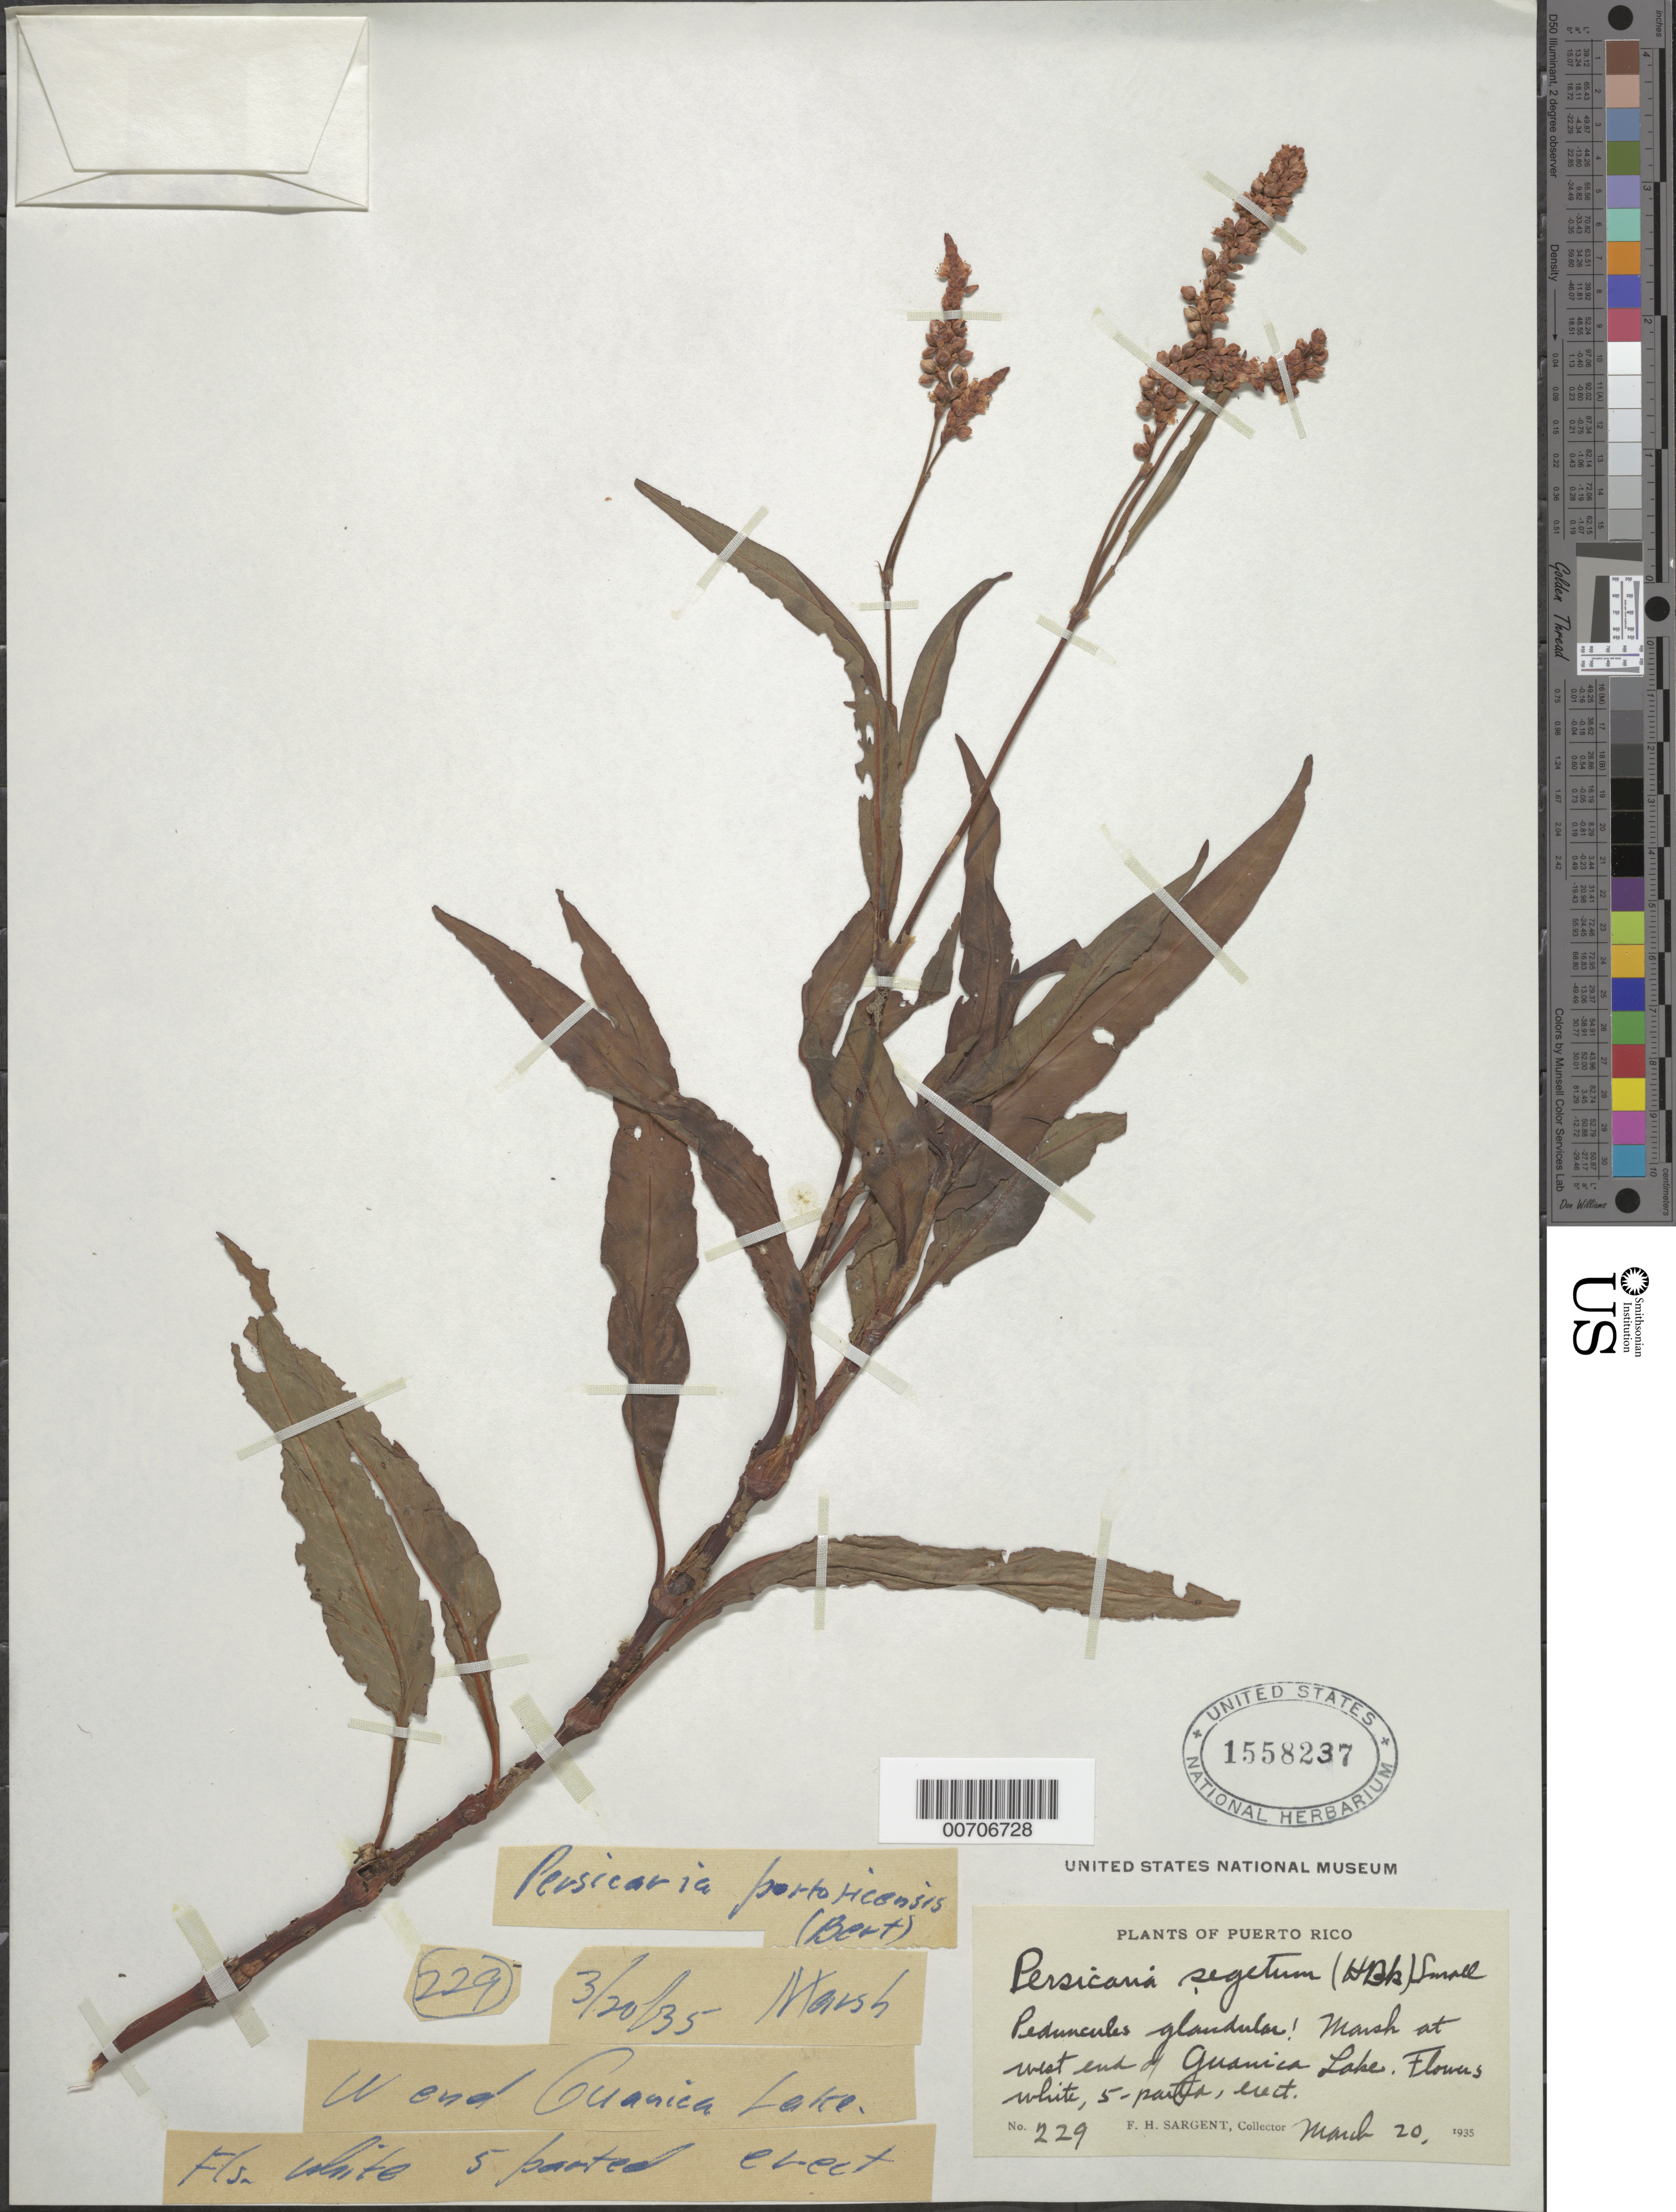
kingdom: Plantae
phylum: Tracheophyta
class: Magnoliopsida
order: Caryophyllales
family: Polygonaceae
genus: Persicaria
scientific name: Persicaria segetum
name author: (Kunth) Small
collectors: F. H. Sargent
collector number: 229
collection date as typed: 20 Mar 1935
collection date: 1935-03-20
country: Puerto Rico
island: Greater Antilles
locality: Guancia Lake, W end marsh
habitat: Marsh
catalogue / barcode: US 1558237